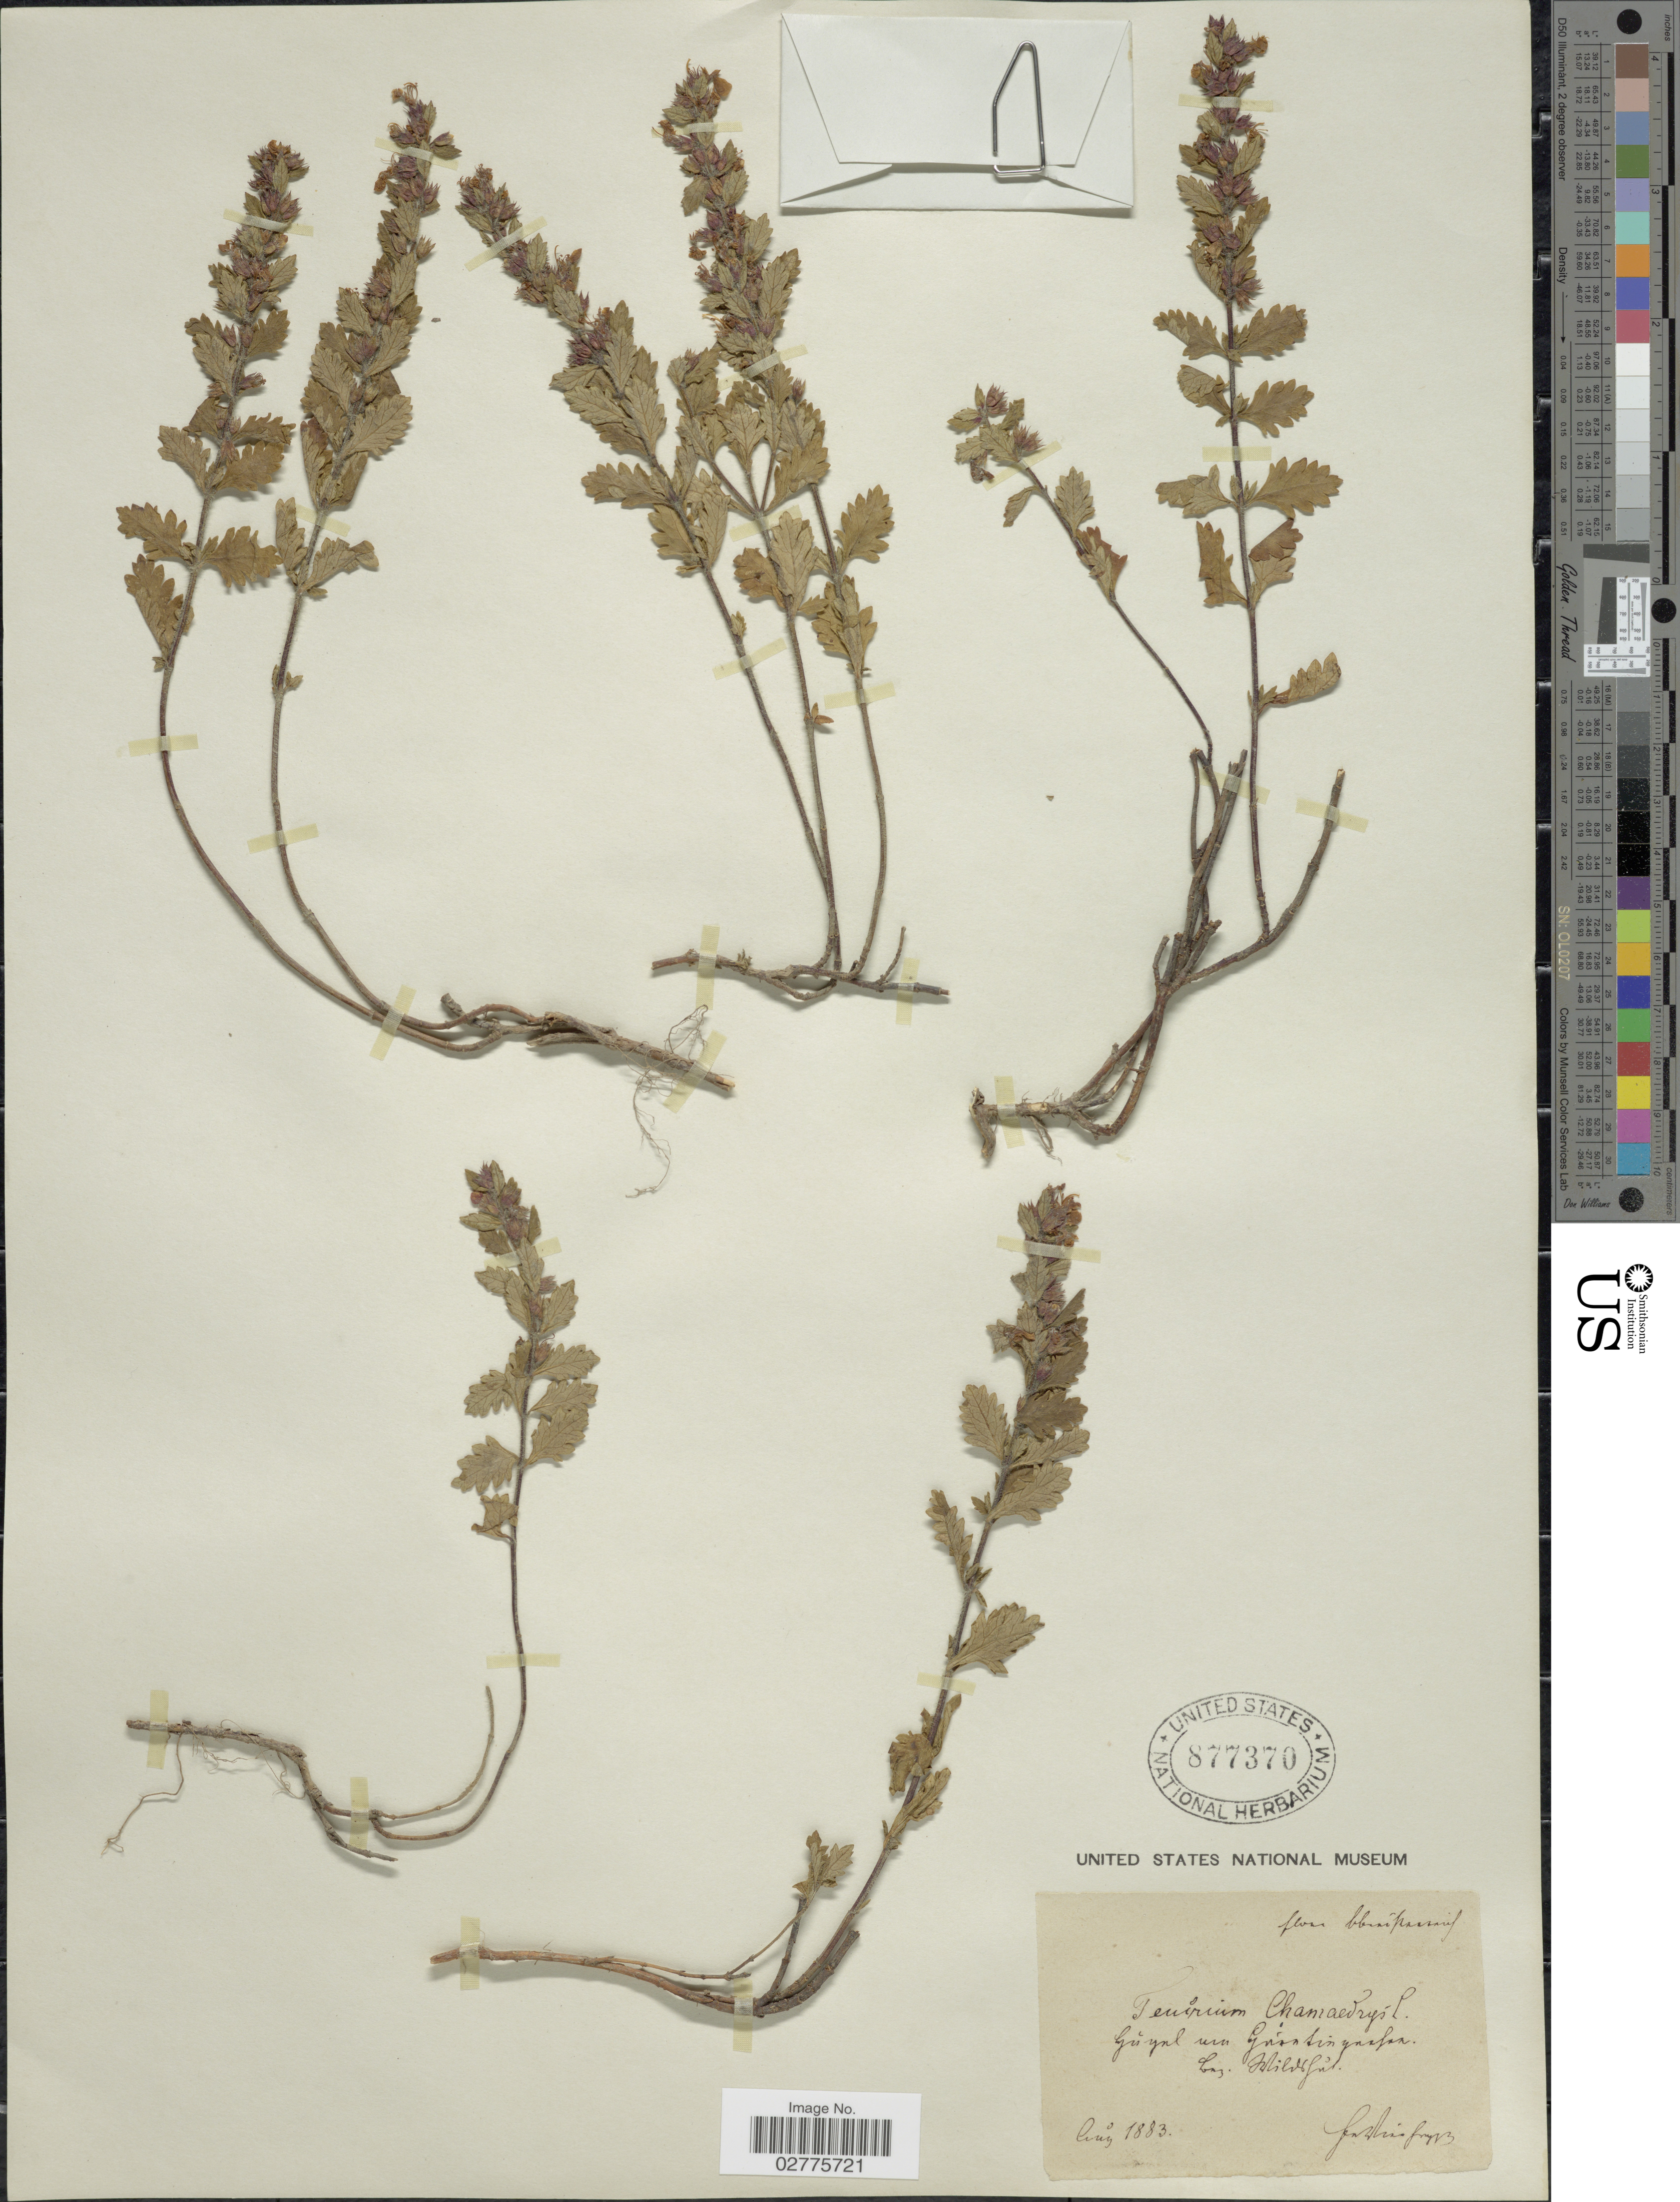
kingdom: Plantae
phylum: Tracheophyta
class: Magnoliopsida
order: Lamiales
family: Lamiaceae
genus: Teucrium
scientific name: Teucrium chamaedrys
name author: L.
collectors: F. Vierhapper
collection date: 1883-08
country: Austria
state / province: Oberosterreich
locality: Flora Oberösterreich, Hügel um Häretingersee, Bez. Wildshut.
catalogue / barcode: US 877370